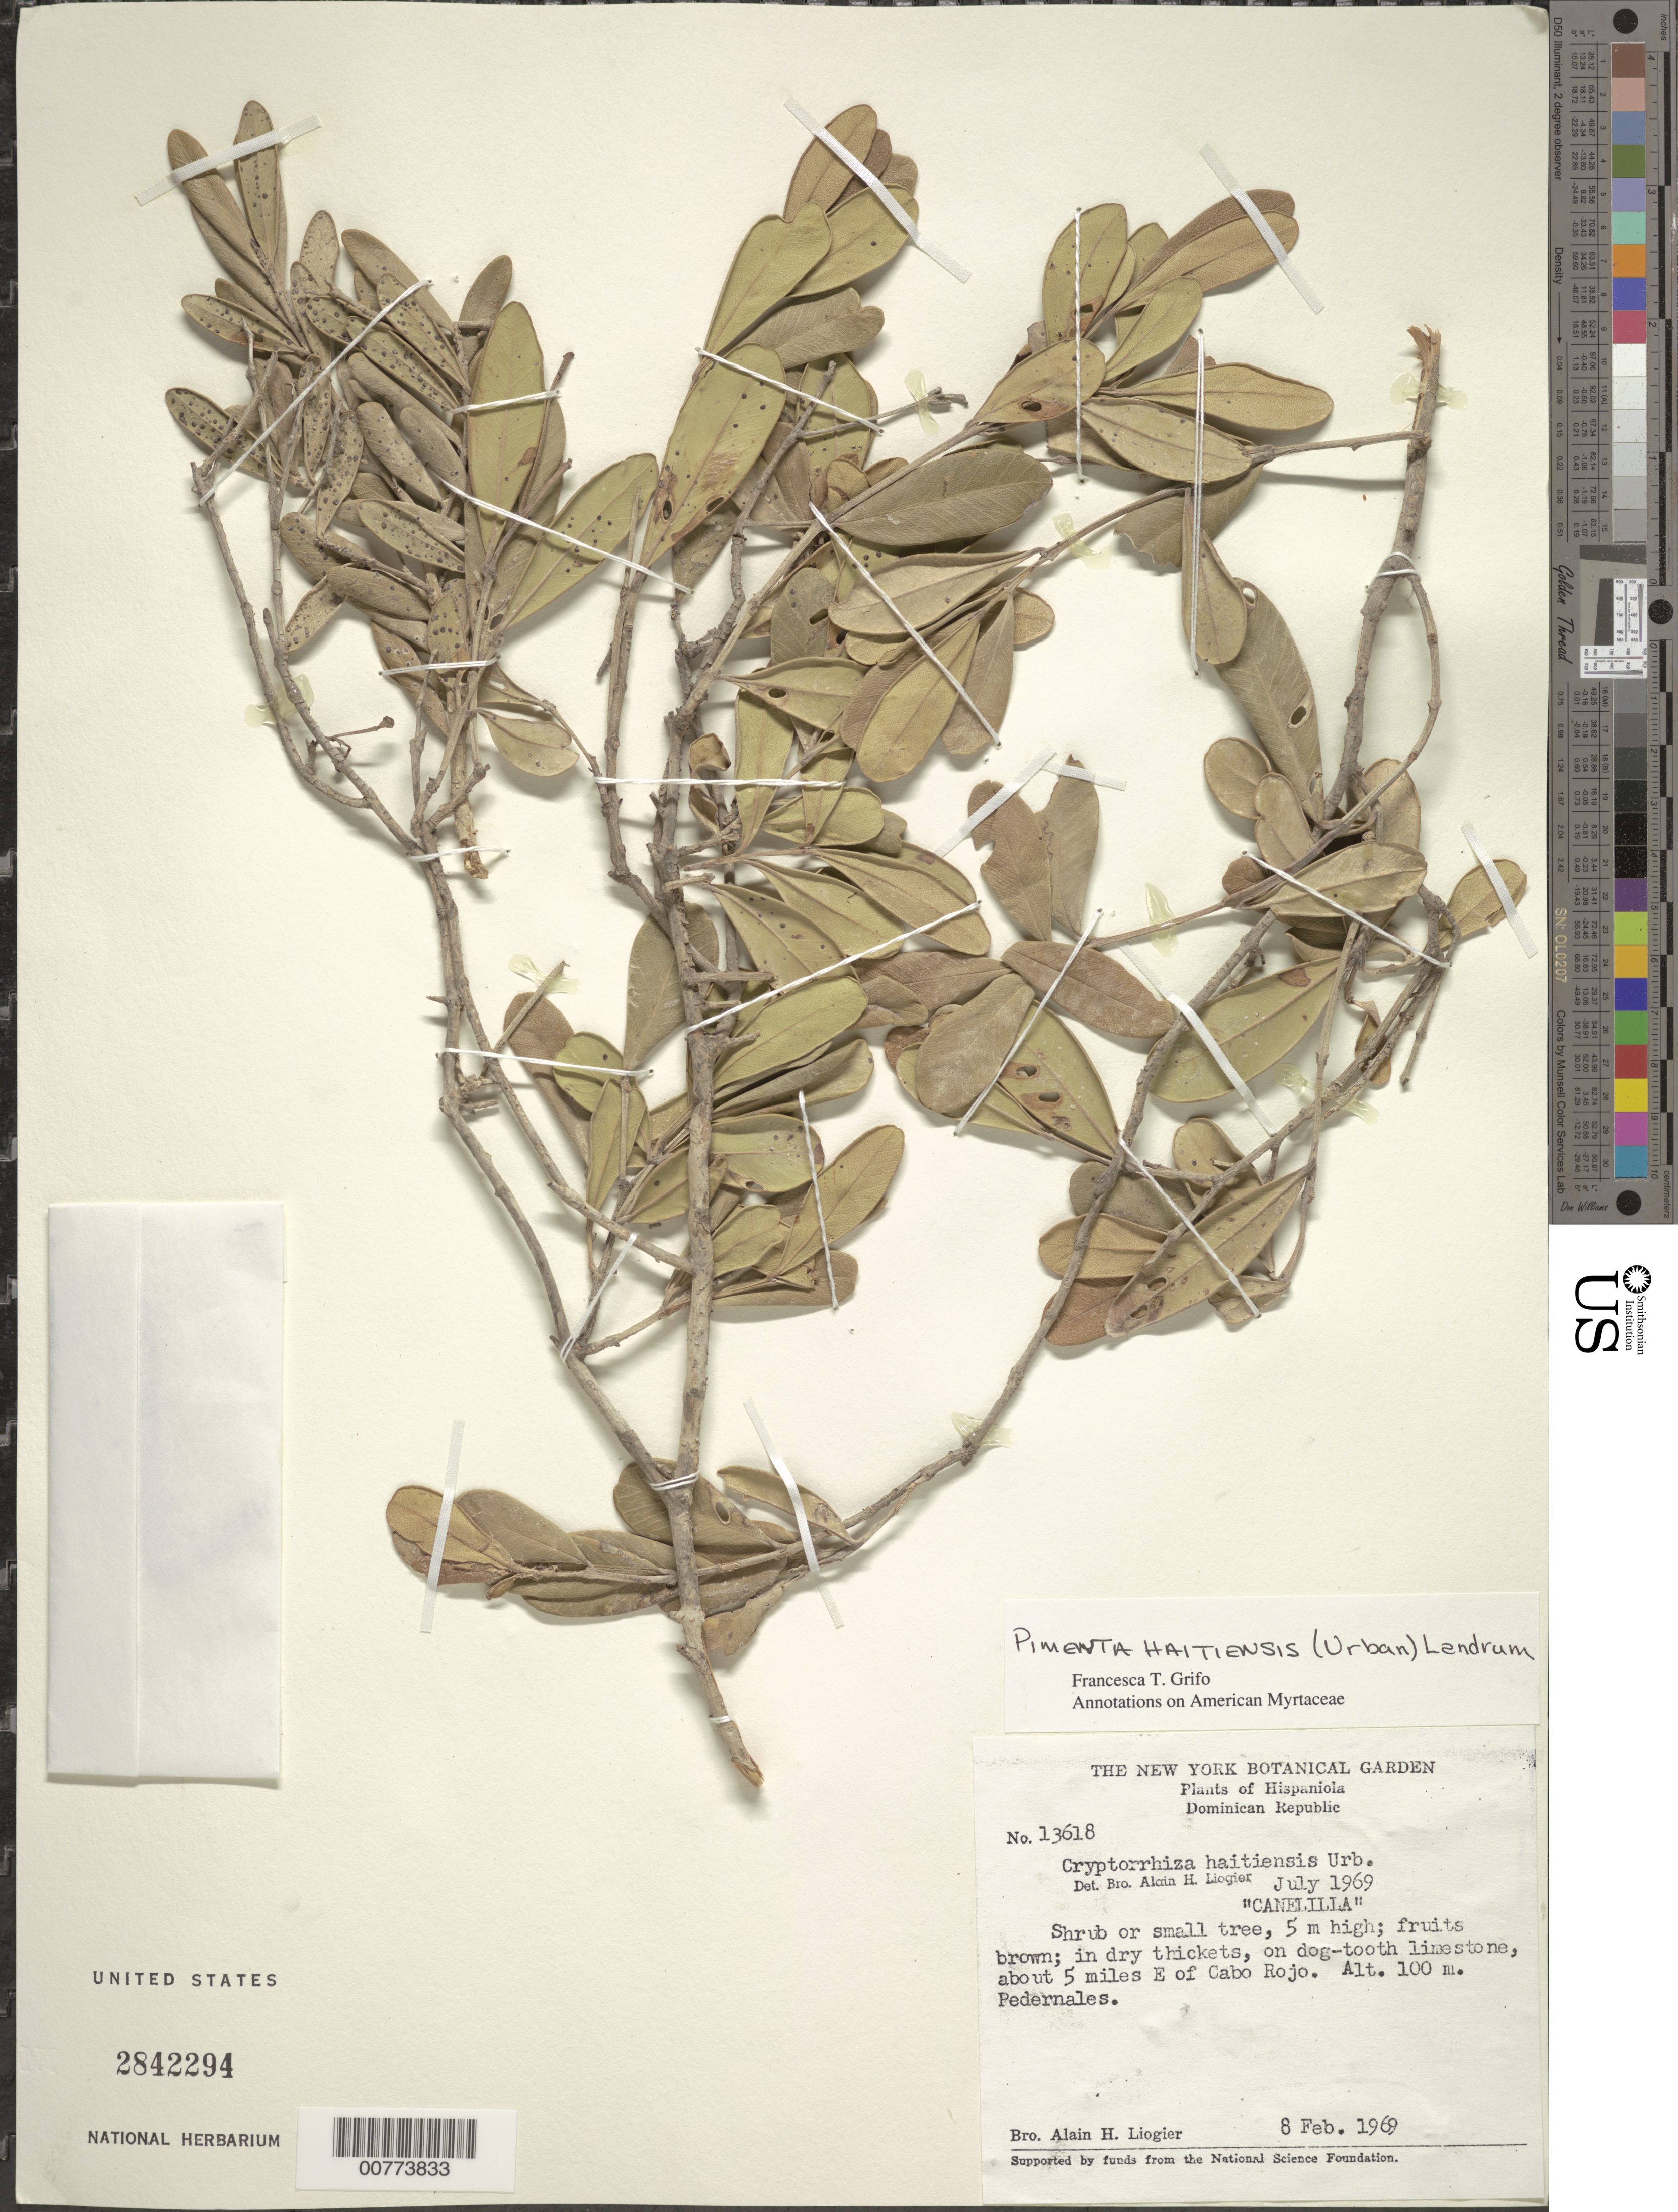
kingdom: Plantae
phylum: Tracheophyta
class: Magnoliopsida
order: Myrtales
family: Myrtaceae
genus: Pimenta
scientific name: Pimenta haitiensis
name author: (Urb.) Landrum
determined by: Landrum, L. R.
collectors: A. H. Liogier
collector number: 13618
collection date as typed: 08 Feb 1969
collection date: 1969-02-08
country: Dominican Republic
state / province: Pedernales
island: Hispaniola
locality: About 5 miles east of Cabo Rojo.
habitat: Dry thickets, on dog-tooth limestone.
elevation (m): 100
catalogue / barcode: US 2842294